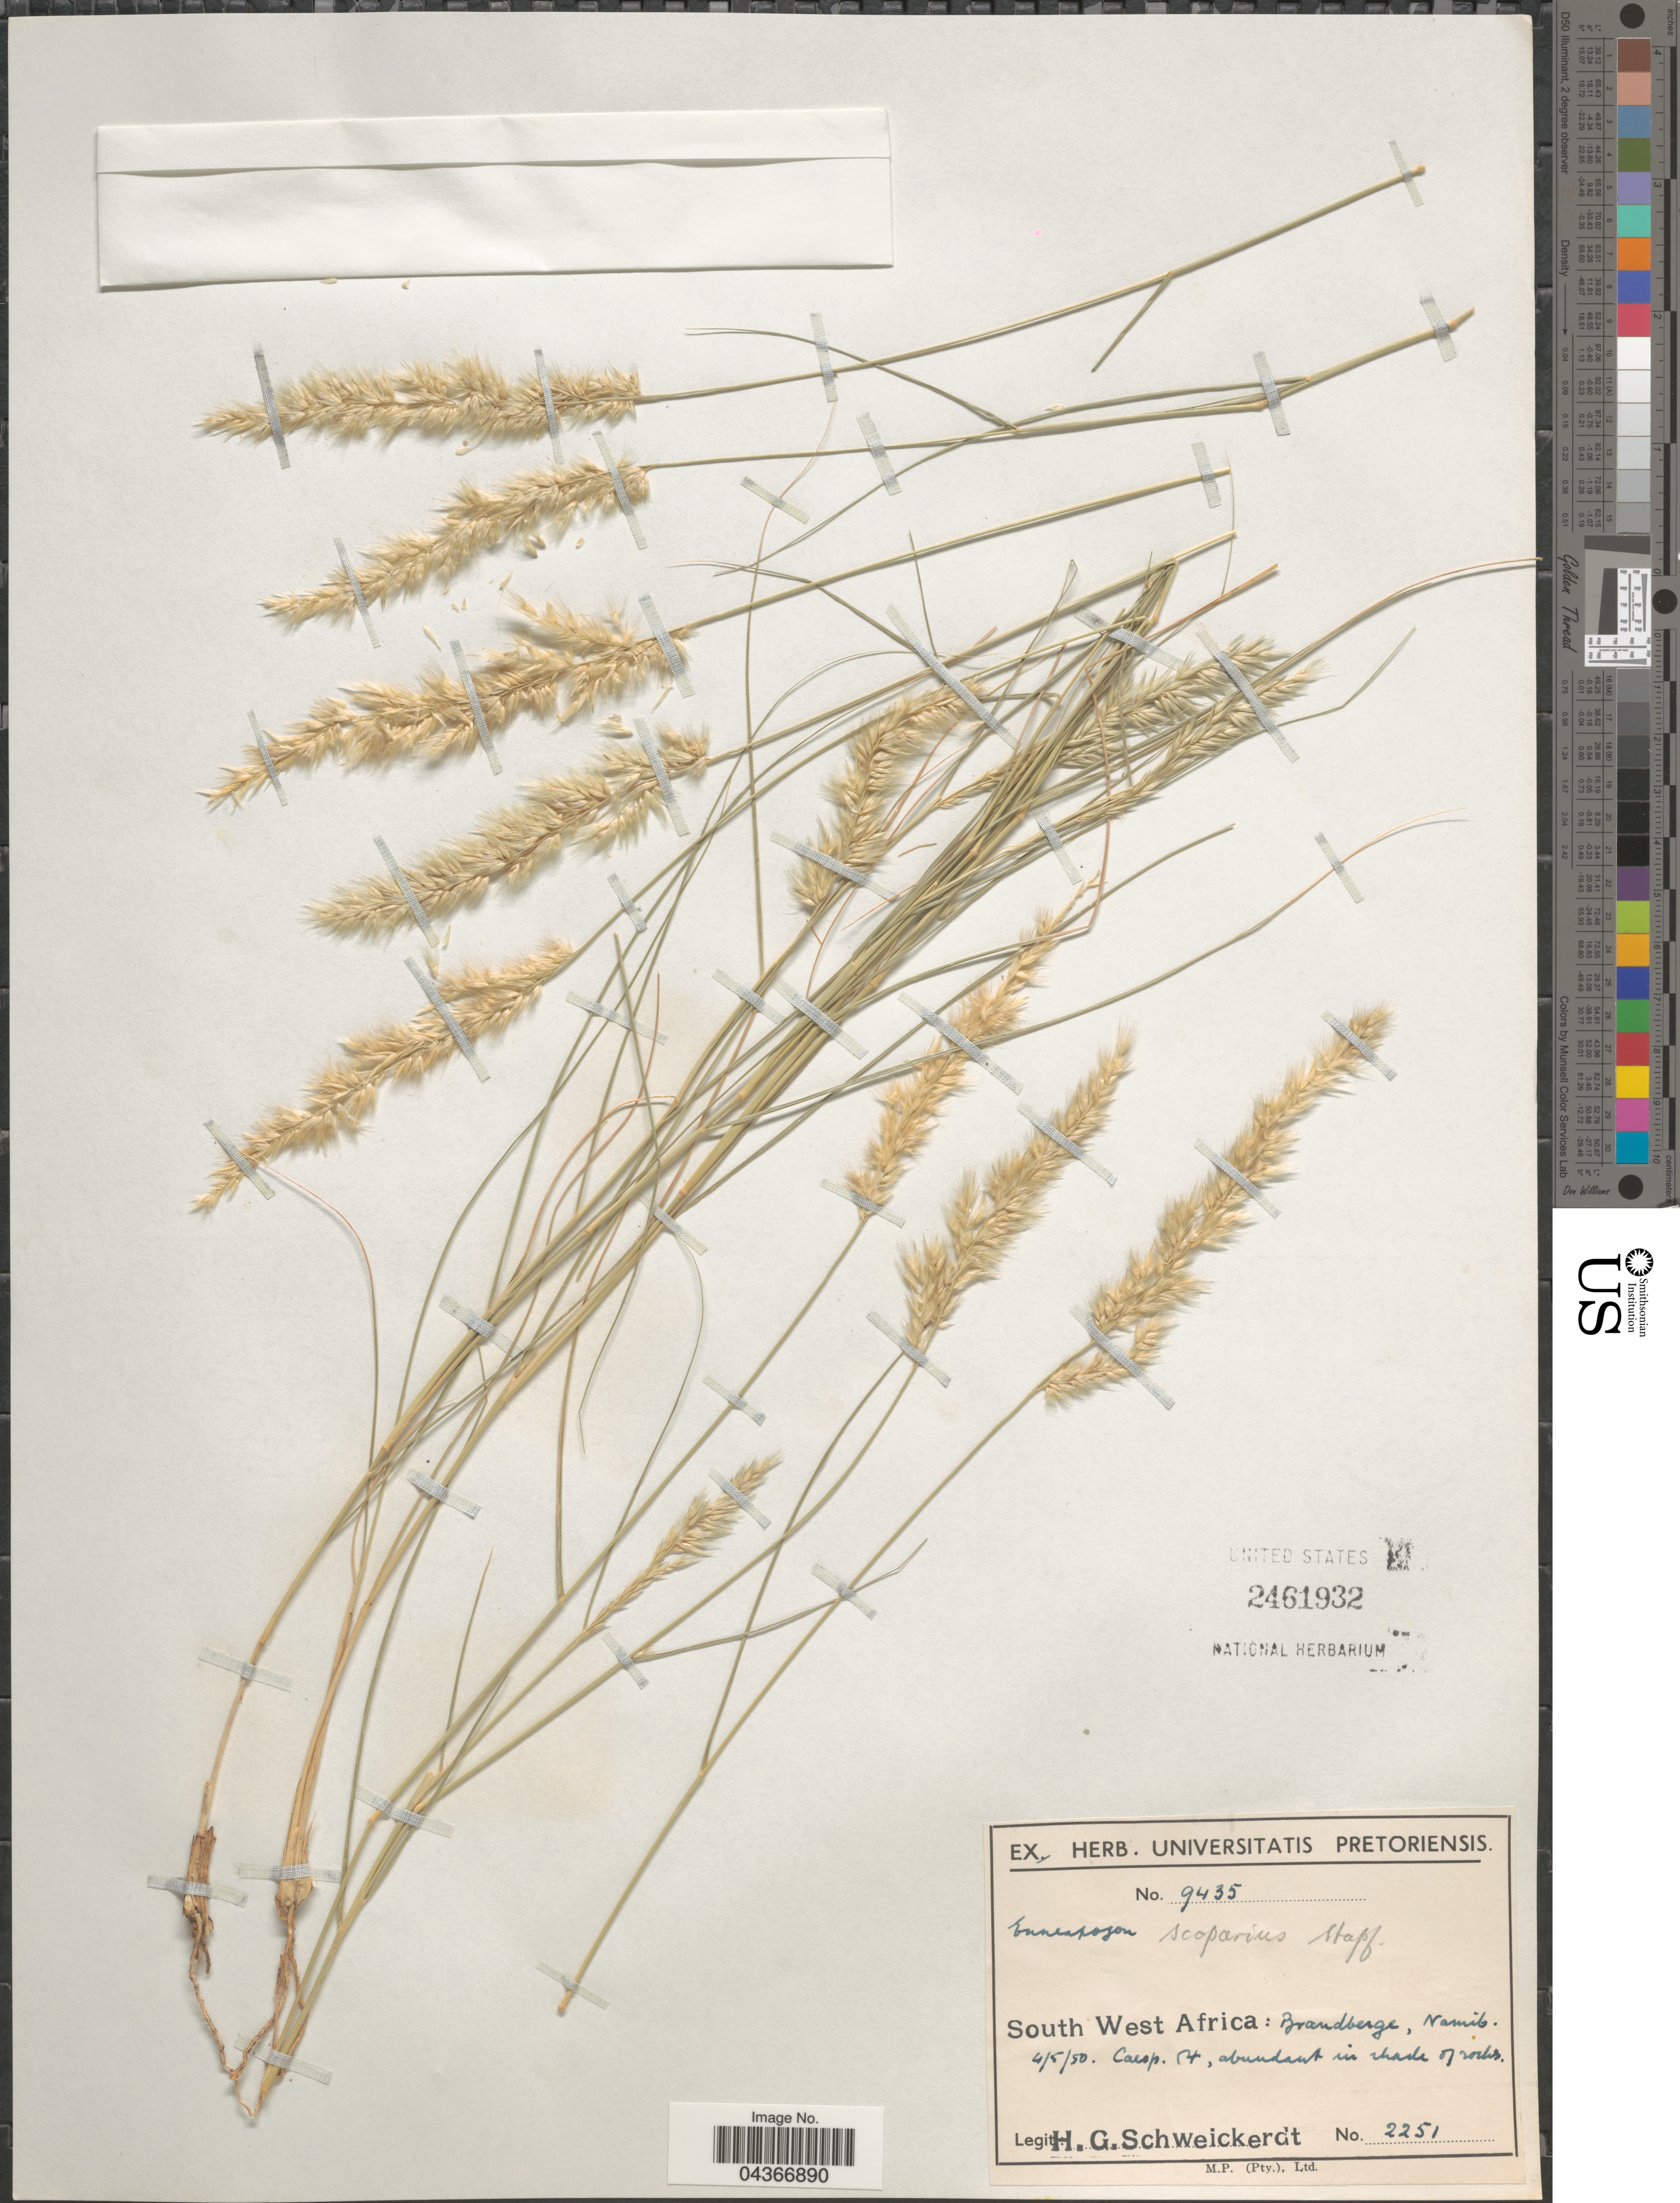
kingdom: Plantae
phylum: Tracheophyta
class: Liliopsida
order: Poales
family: Poaceae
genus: Enneapogon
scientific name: Enneapogon scoparius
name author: Stapf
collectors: H. Schweickerdt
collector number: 2251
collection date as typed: Transcribed d/m/y: 4/5/50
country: Namibia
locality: South West Africa: Brandberge, Namib.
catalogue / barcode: US 2461932